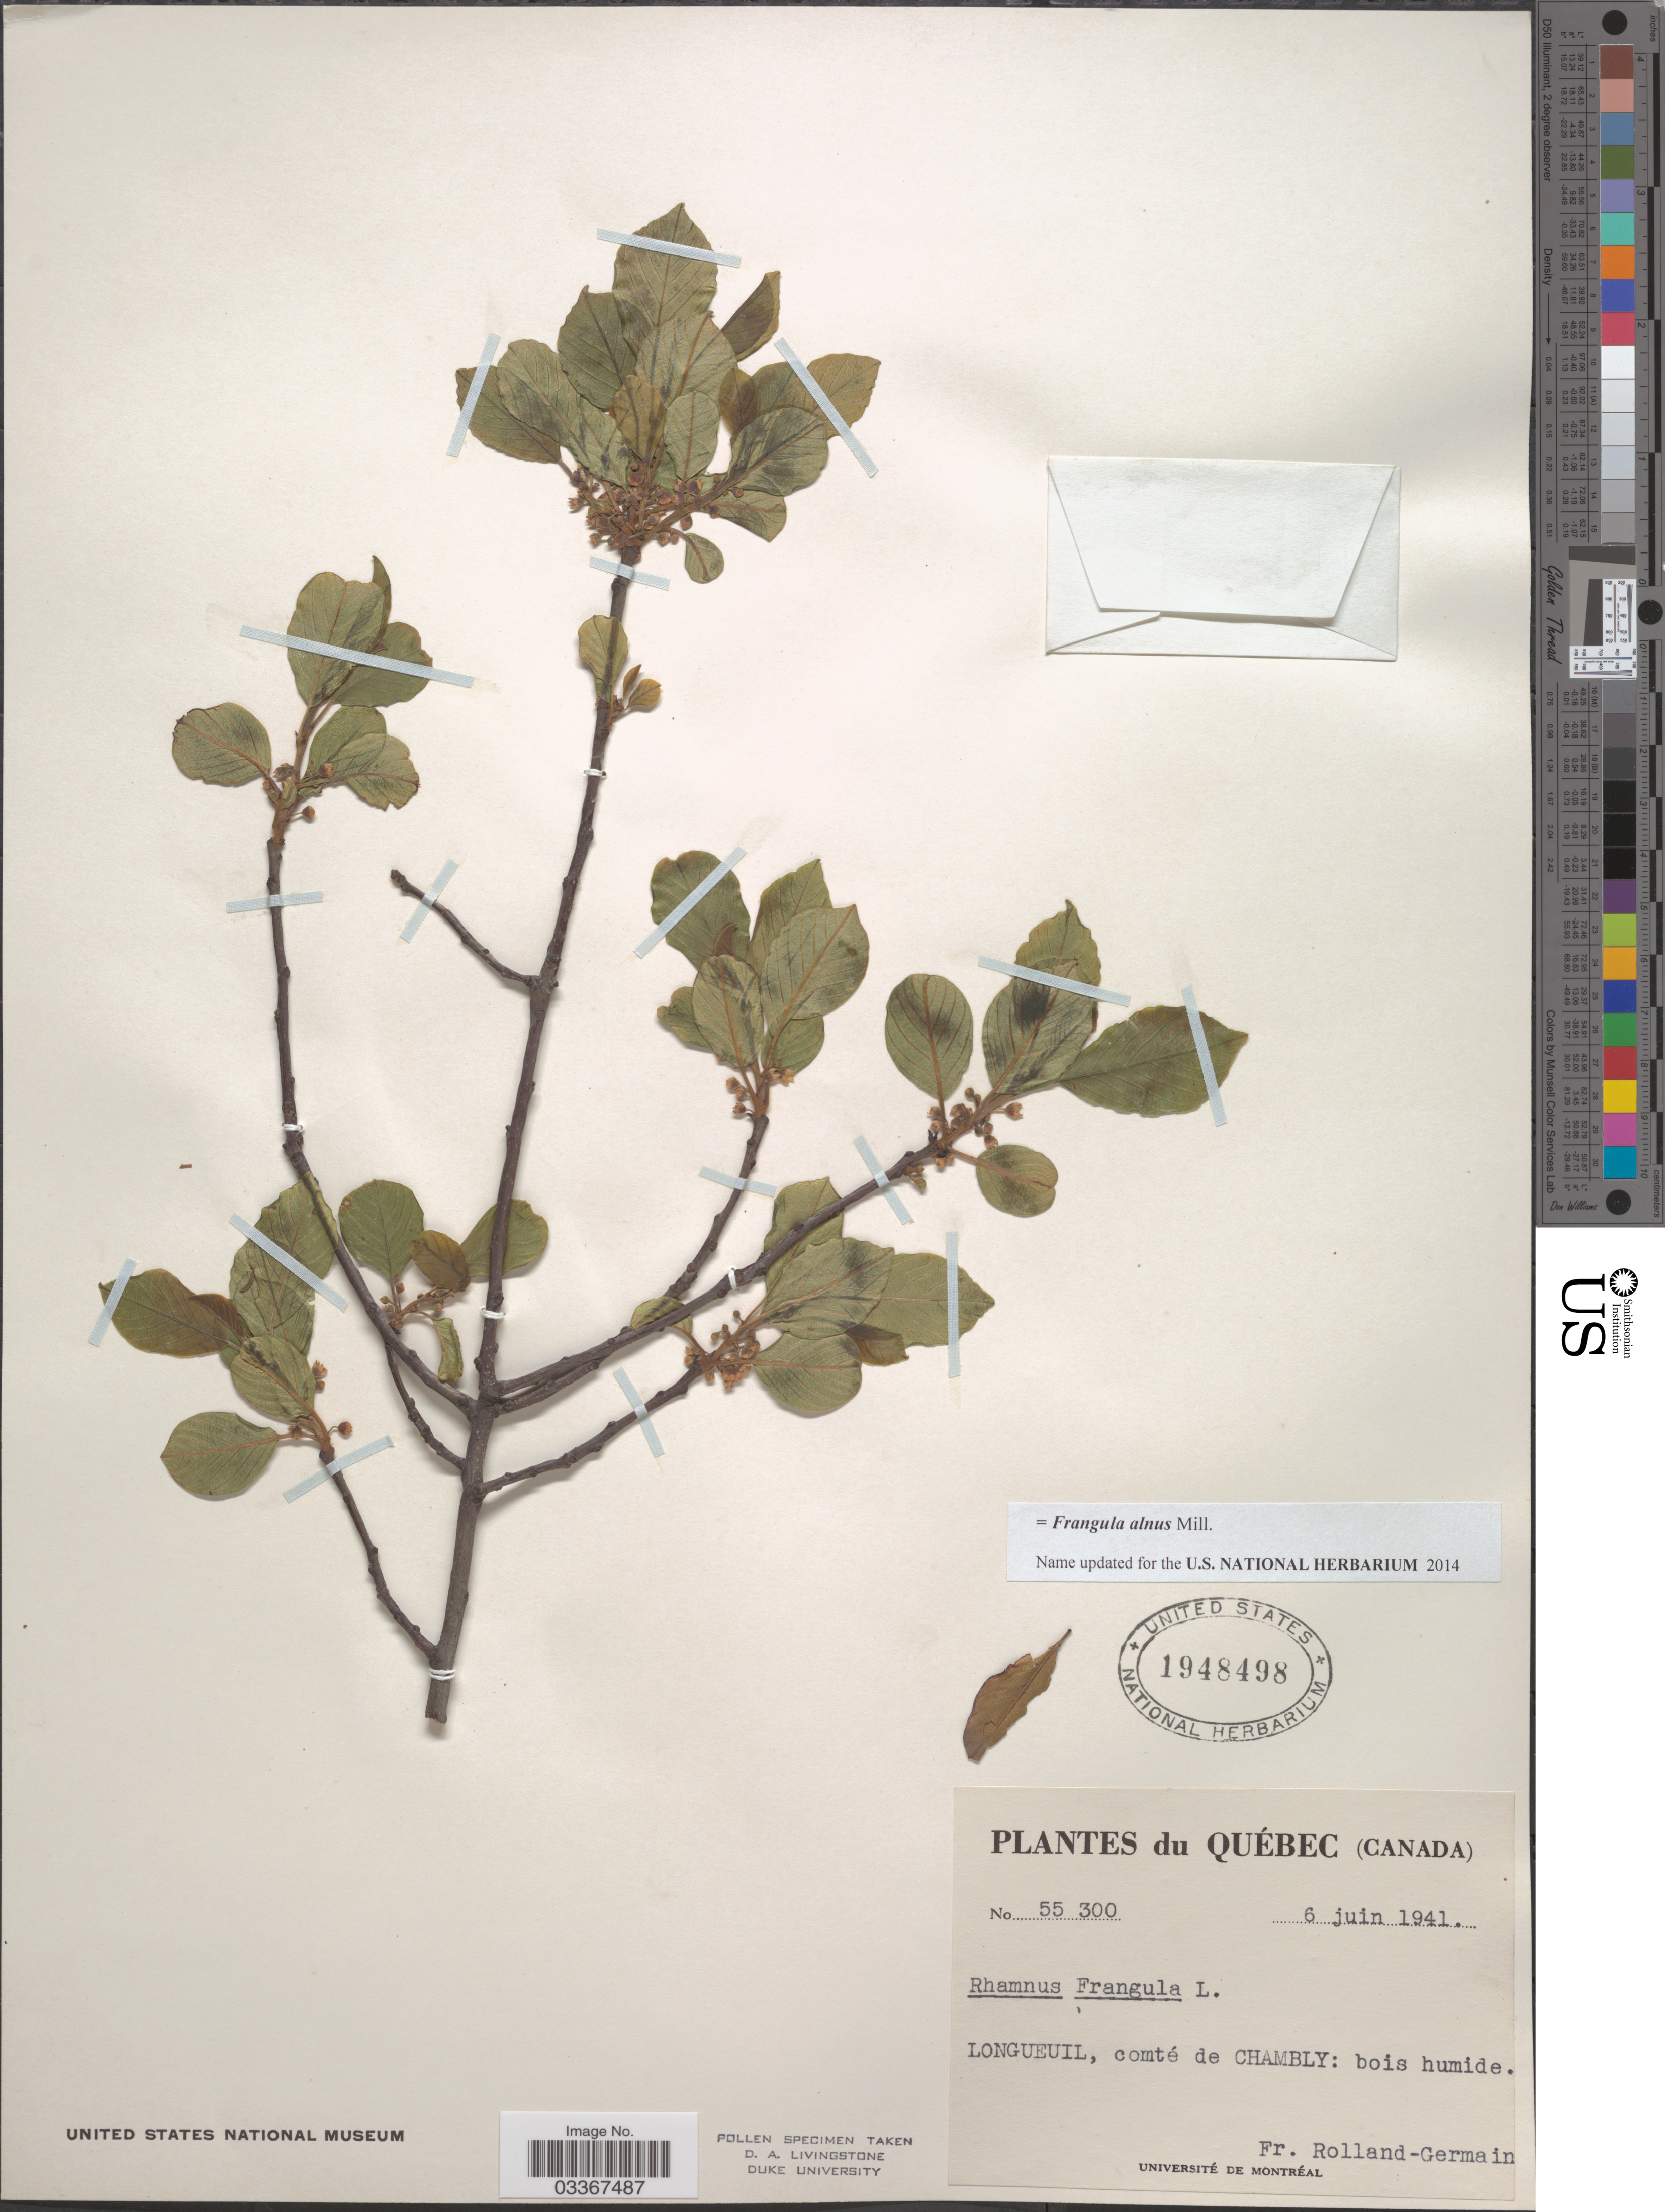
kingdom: Plantae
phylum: Tracheophyta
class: Magnoliopsida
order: Rosales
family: Rhamnaceae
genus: Frangula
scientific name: Frangula alnus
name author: Mill.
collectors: Rolland-Germain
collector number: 55300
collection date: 1941-06-06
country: Canada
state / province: Quebec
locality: Québec. Longueuil, comté de Chambly.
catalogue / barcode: US 1948498